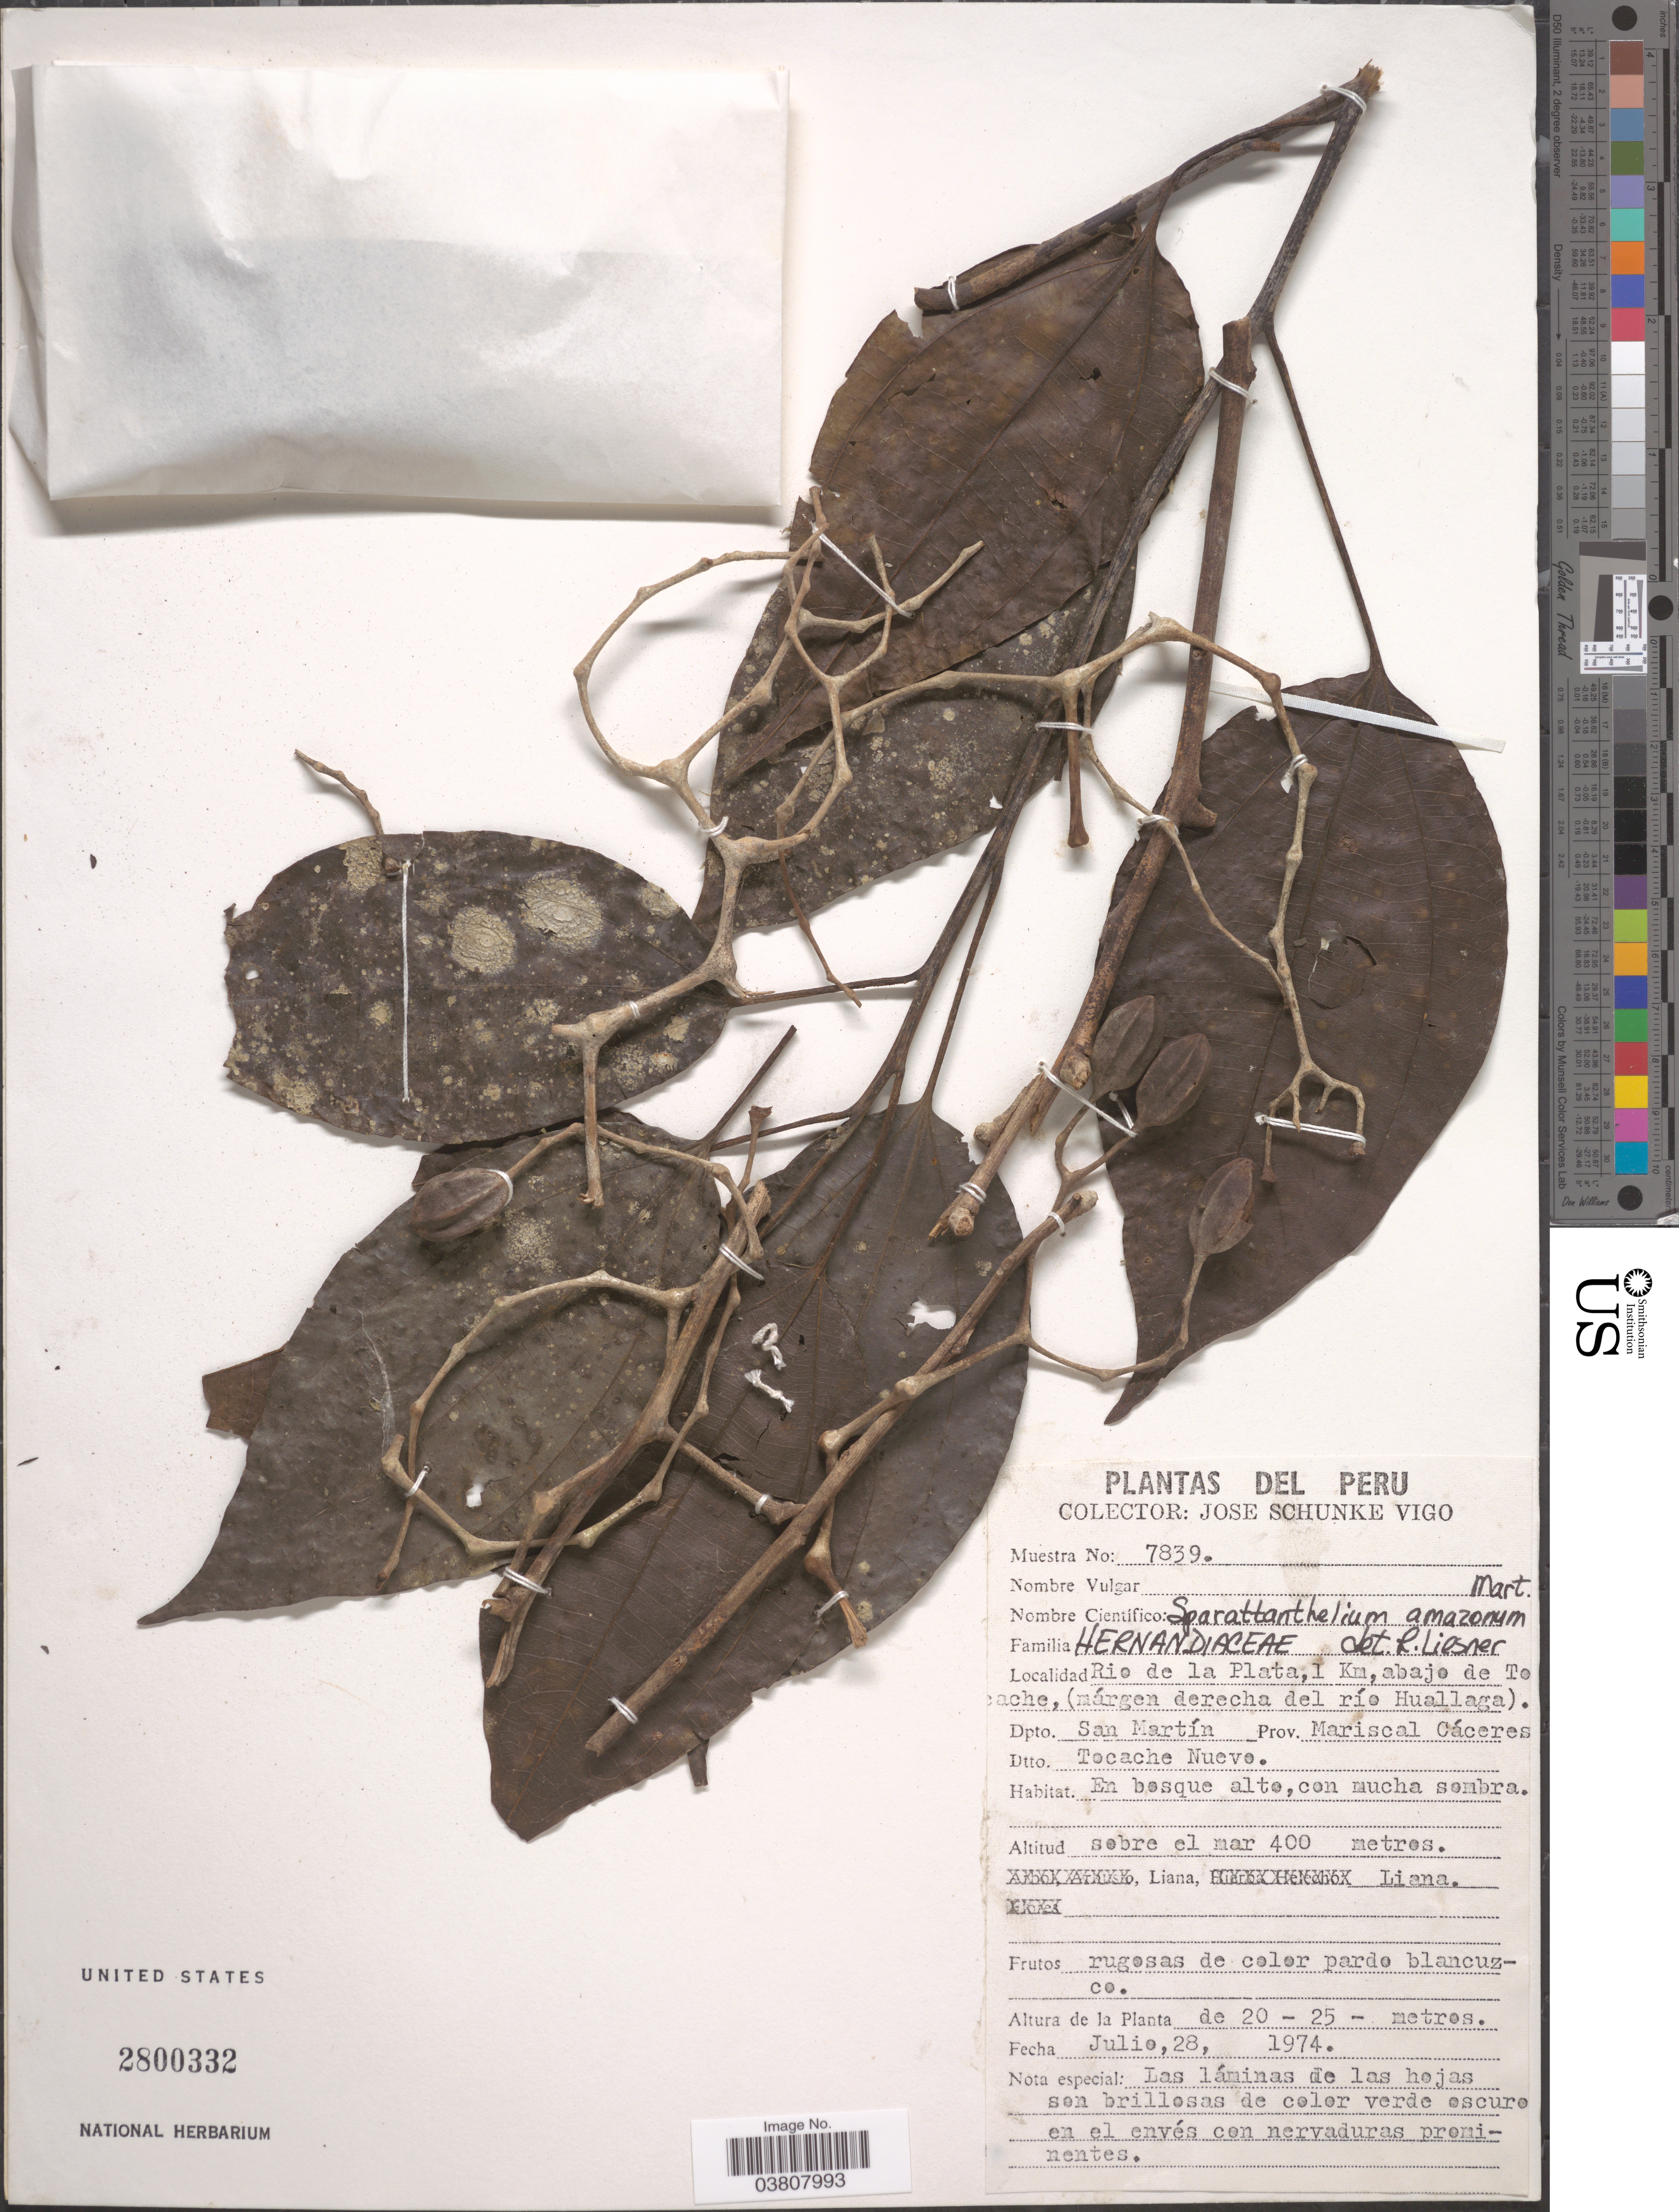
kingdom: Plantae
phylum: Tracheophyta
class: Magnoliopsida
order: Laurales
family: Hernandiaceae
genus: Sparattanthelium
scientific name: Sparattanthelium amazonum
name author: Mart.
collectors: J. Schunke Vigo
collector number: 7839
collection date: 1974-07-28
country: Peru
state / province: San Martín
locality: Rio de la Plata, 1 Km, abajo de Tocache, (márgen derecha del río Huallaga). Dpto. San Martín. Prov. Mariscal Cáceres. Dtto. Tocache Nuevo.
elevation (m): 400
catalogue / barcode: US 2800332